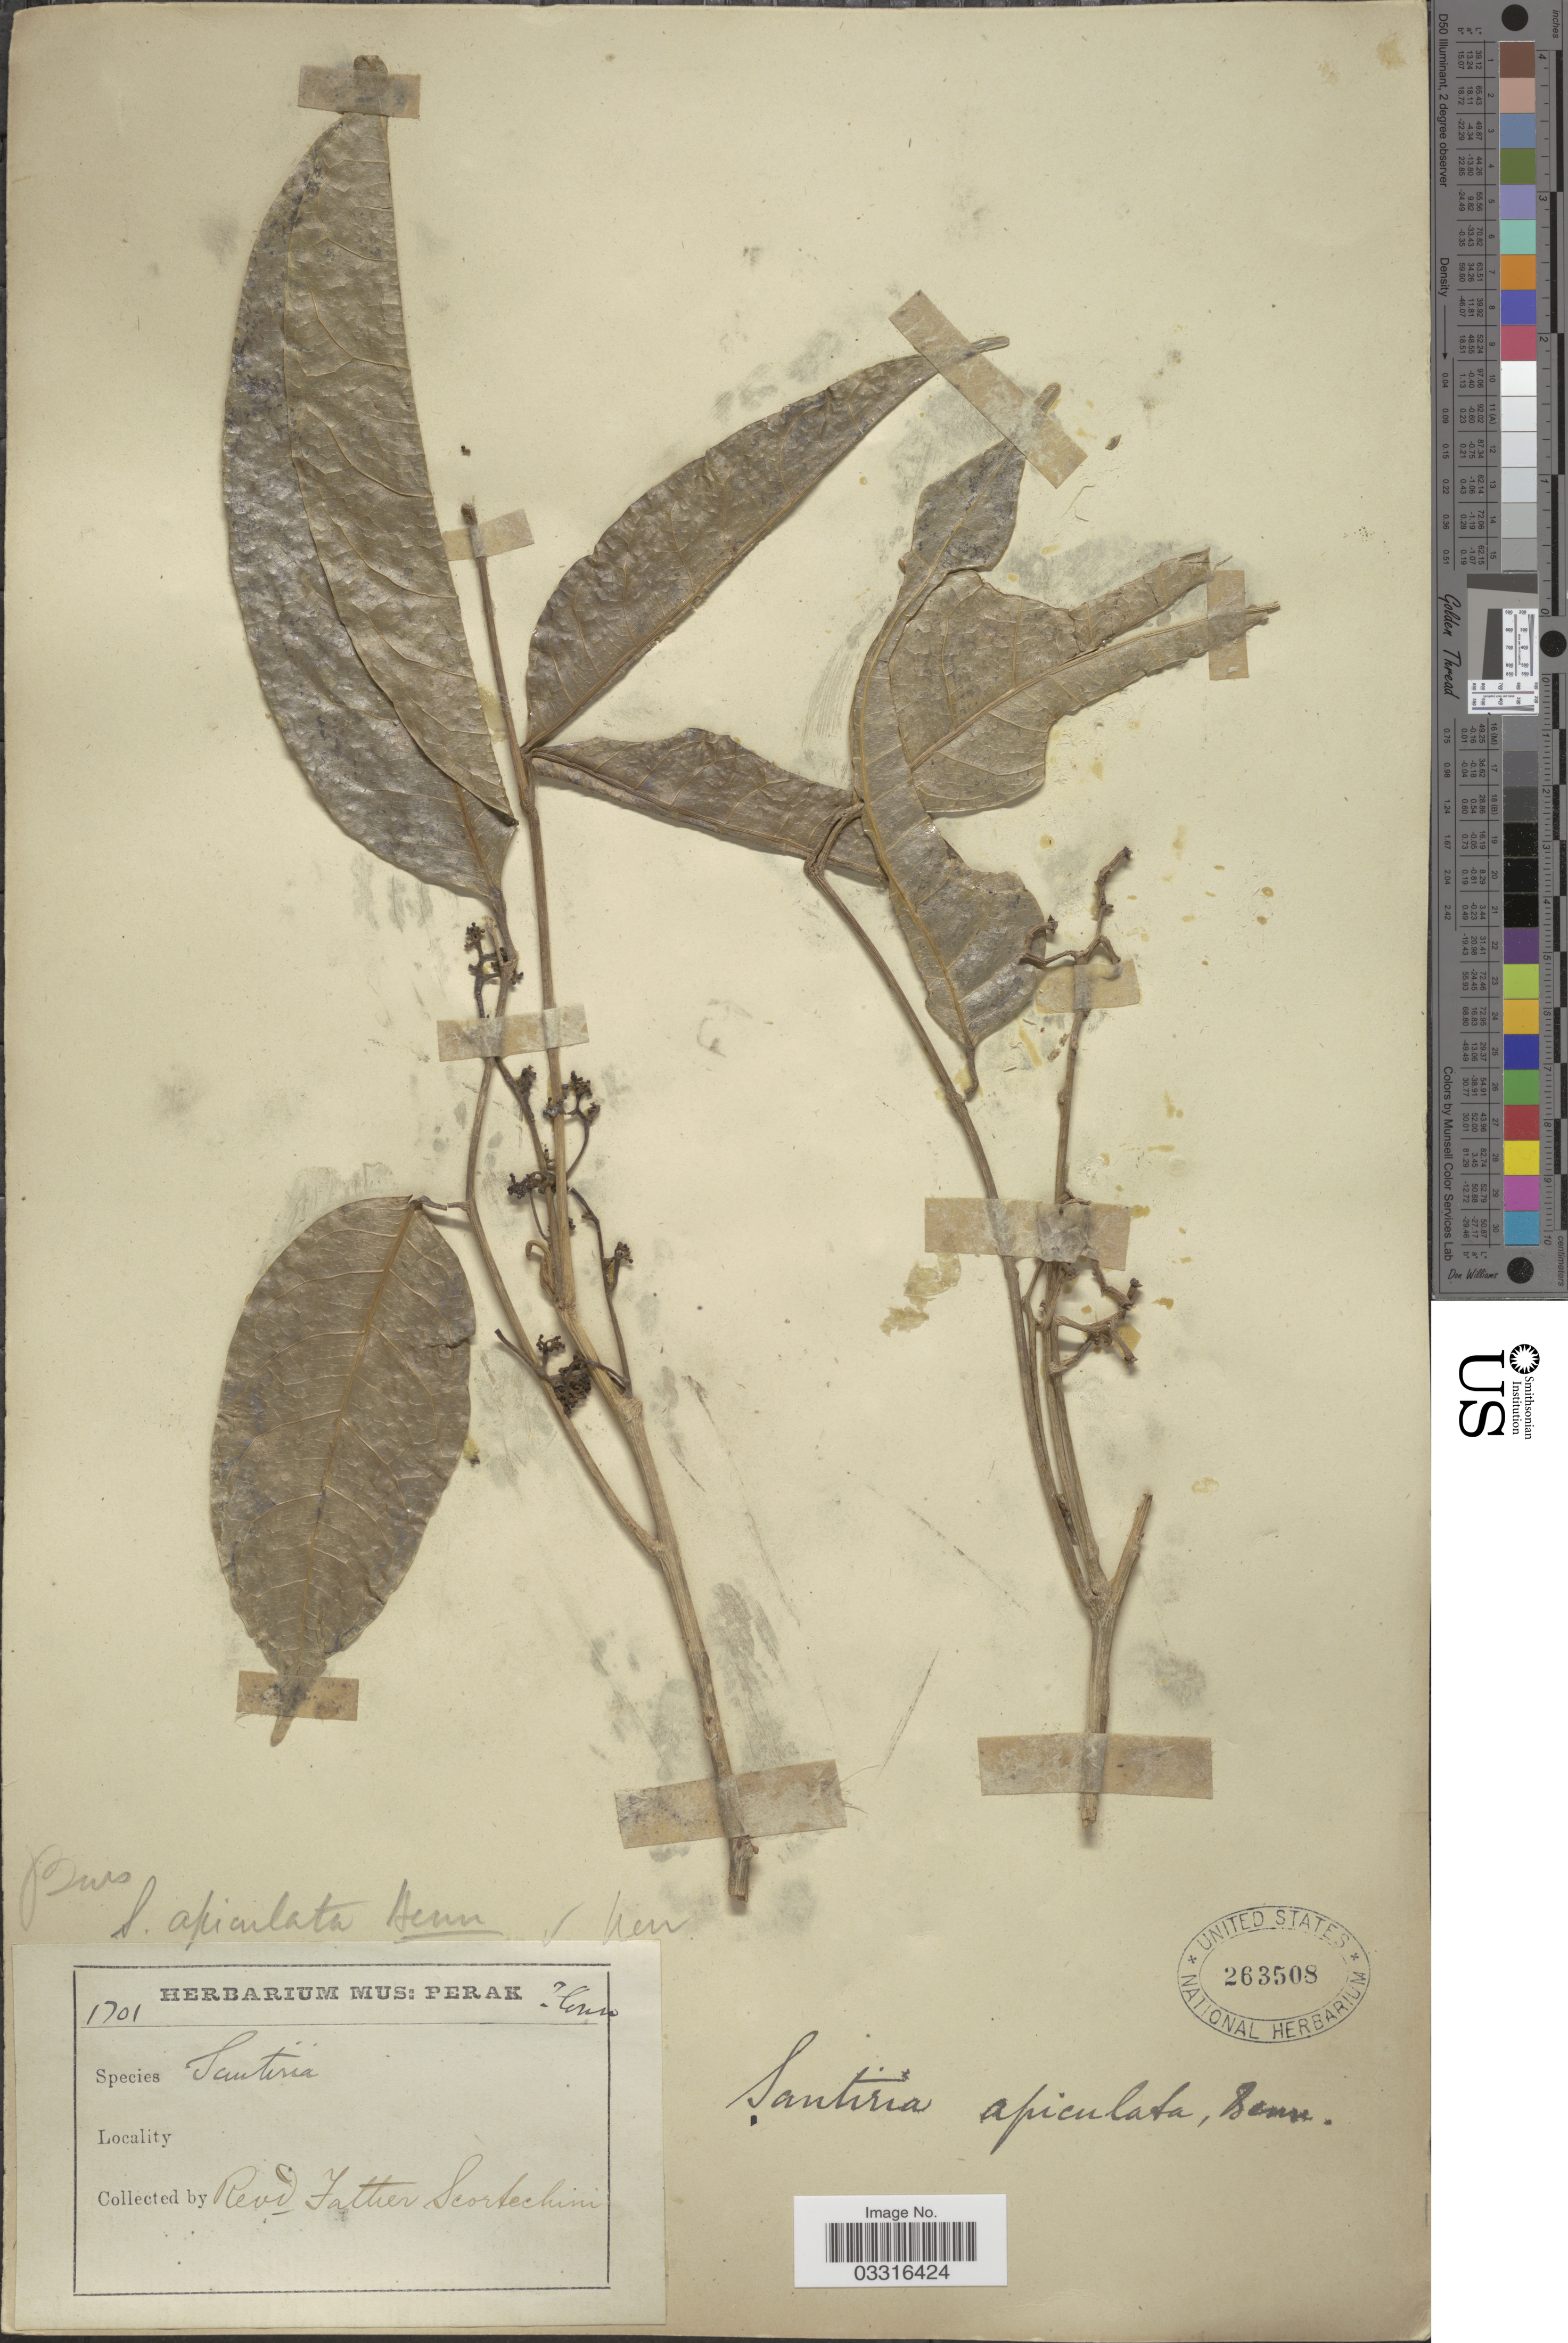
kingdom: Plantae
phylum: Tracheophyta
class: Magnoliopsida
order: Sapindales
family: Burseraceae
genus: Santiria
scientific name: Santiria apiculata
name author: A.W. Benn.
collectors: Fr. Scortechini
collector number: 1701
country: Malaysia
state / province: Perak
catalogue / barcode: US 263508